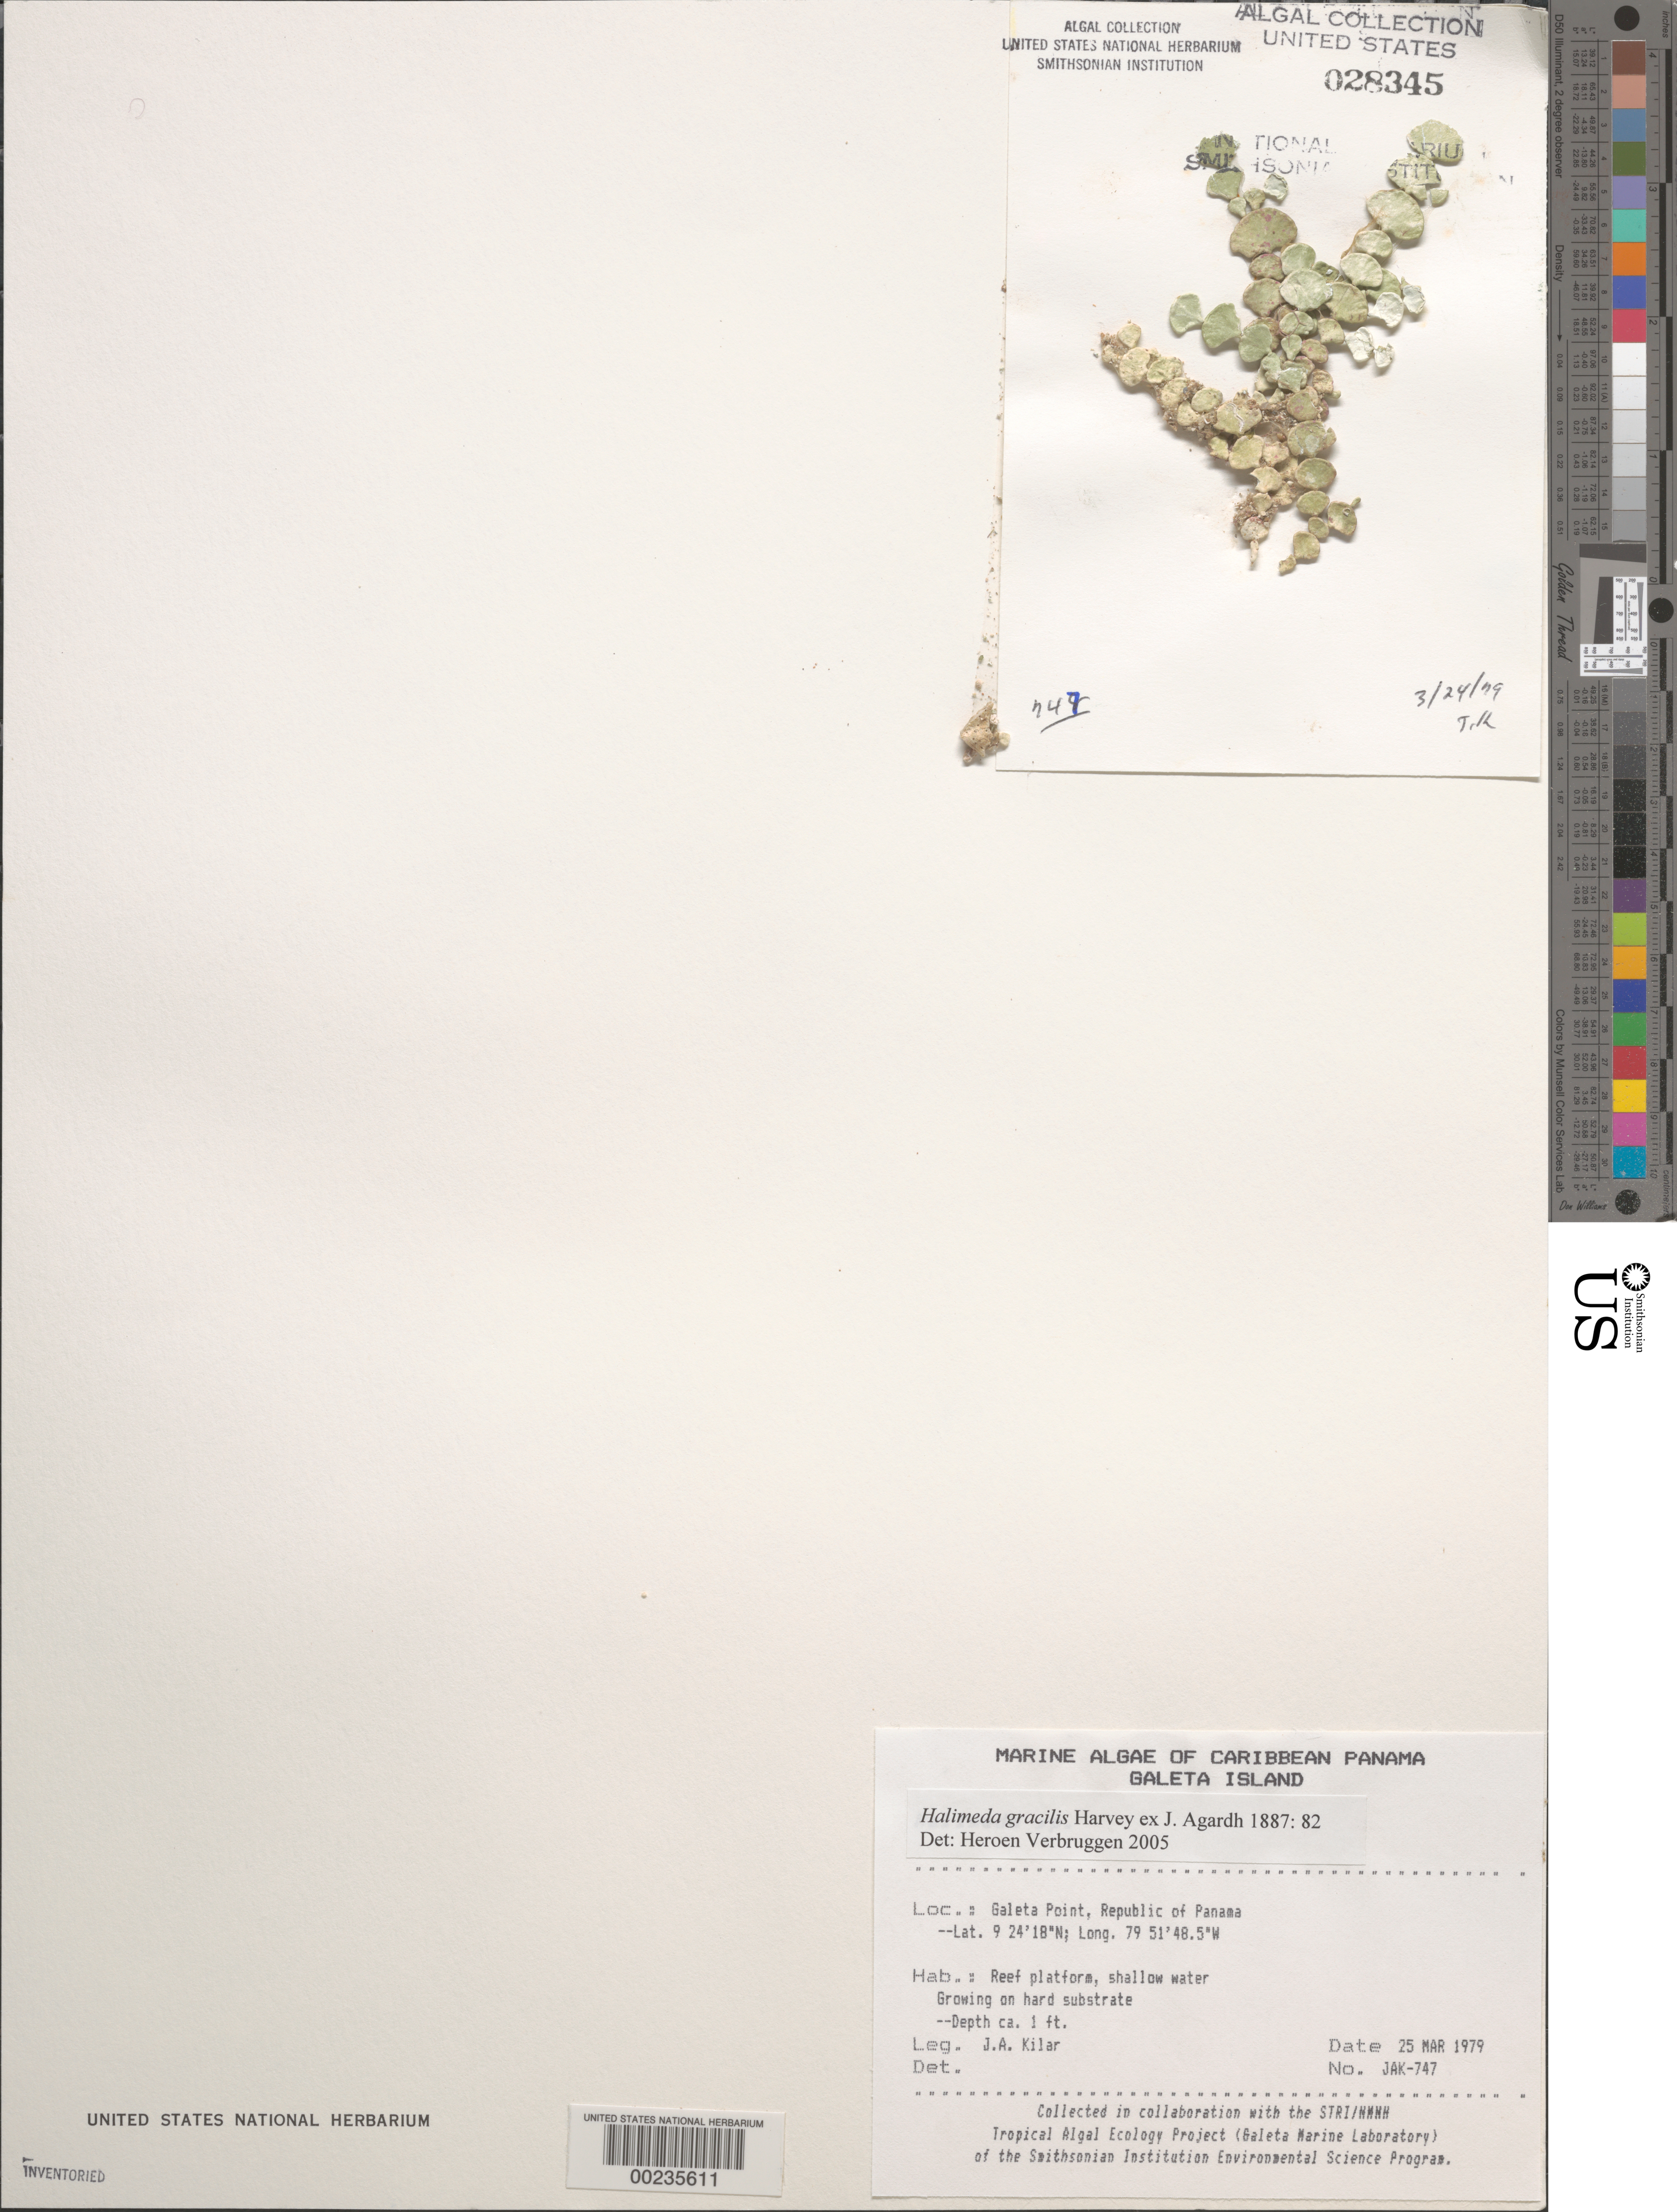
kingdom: Plantae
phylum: Chlorophyta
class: Ulvophyceae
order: Bryopsidales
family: Halimedaceae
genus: Halimeda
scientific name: Halimeda gracilis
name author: Harv. ex J. Agardh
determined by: Verbruggen, H.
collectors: J. A. Kilar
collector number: JAK-747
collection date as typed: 25 Mar 1979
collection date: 1979-03-25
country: Panama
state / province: Colón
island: Galeta Island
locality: Galeta Point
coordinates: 9 24' 18" N, 79 51' 48.5" W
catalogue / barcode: US 28345